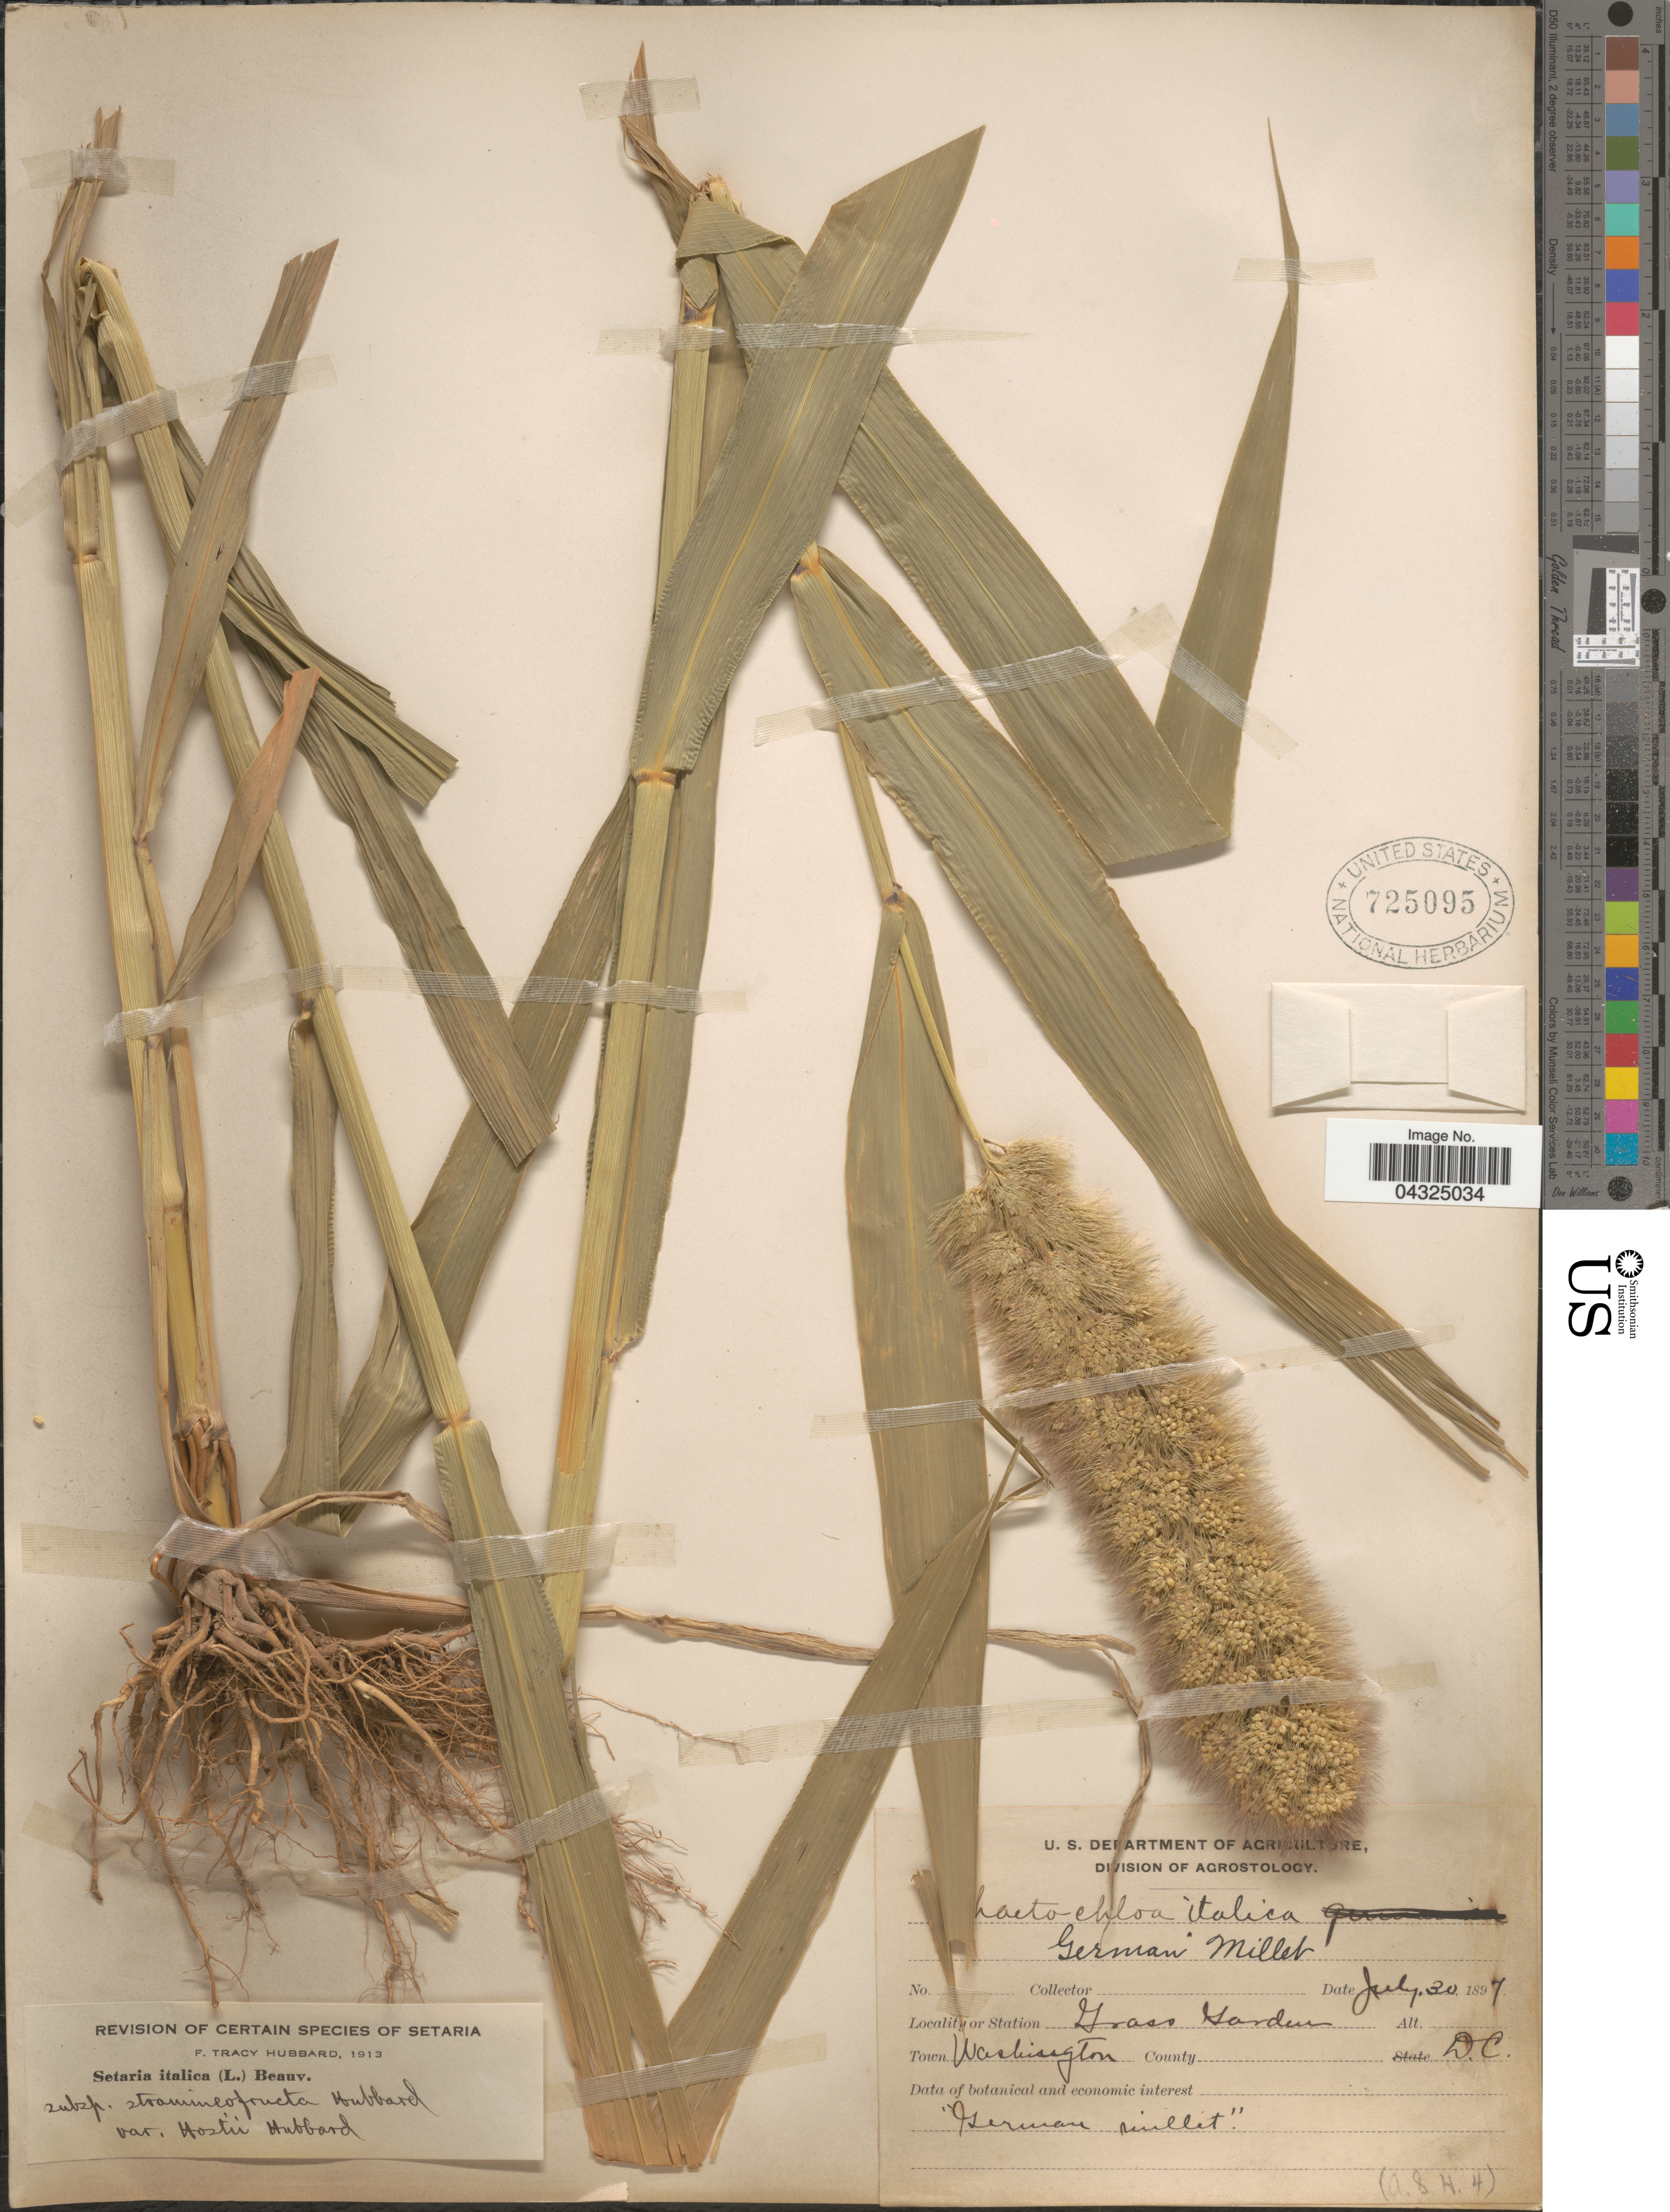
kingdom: Plantae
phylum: Tracheophyta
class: Liliopsida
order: Poales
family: Poaceae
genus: Setaria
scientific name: Setaria italica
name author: (L.) P. Beauv.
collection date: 1897-07-30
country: United States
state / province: District of Columbia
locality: Grass Garden. Town Washington.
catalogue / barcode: US 725095